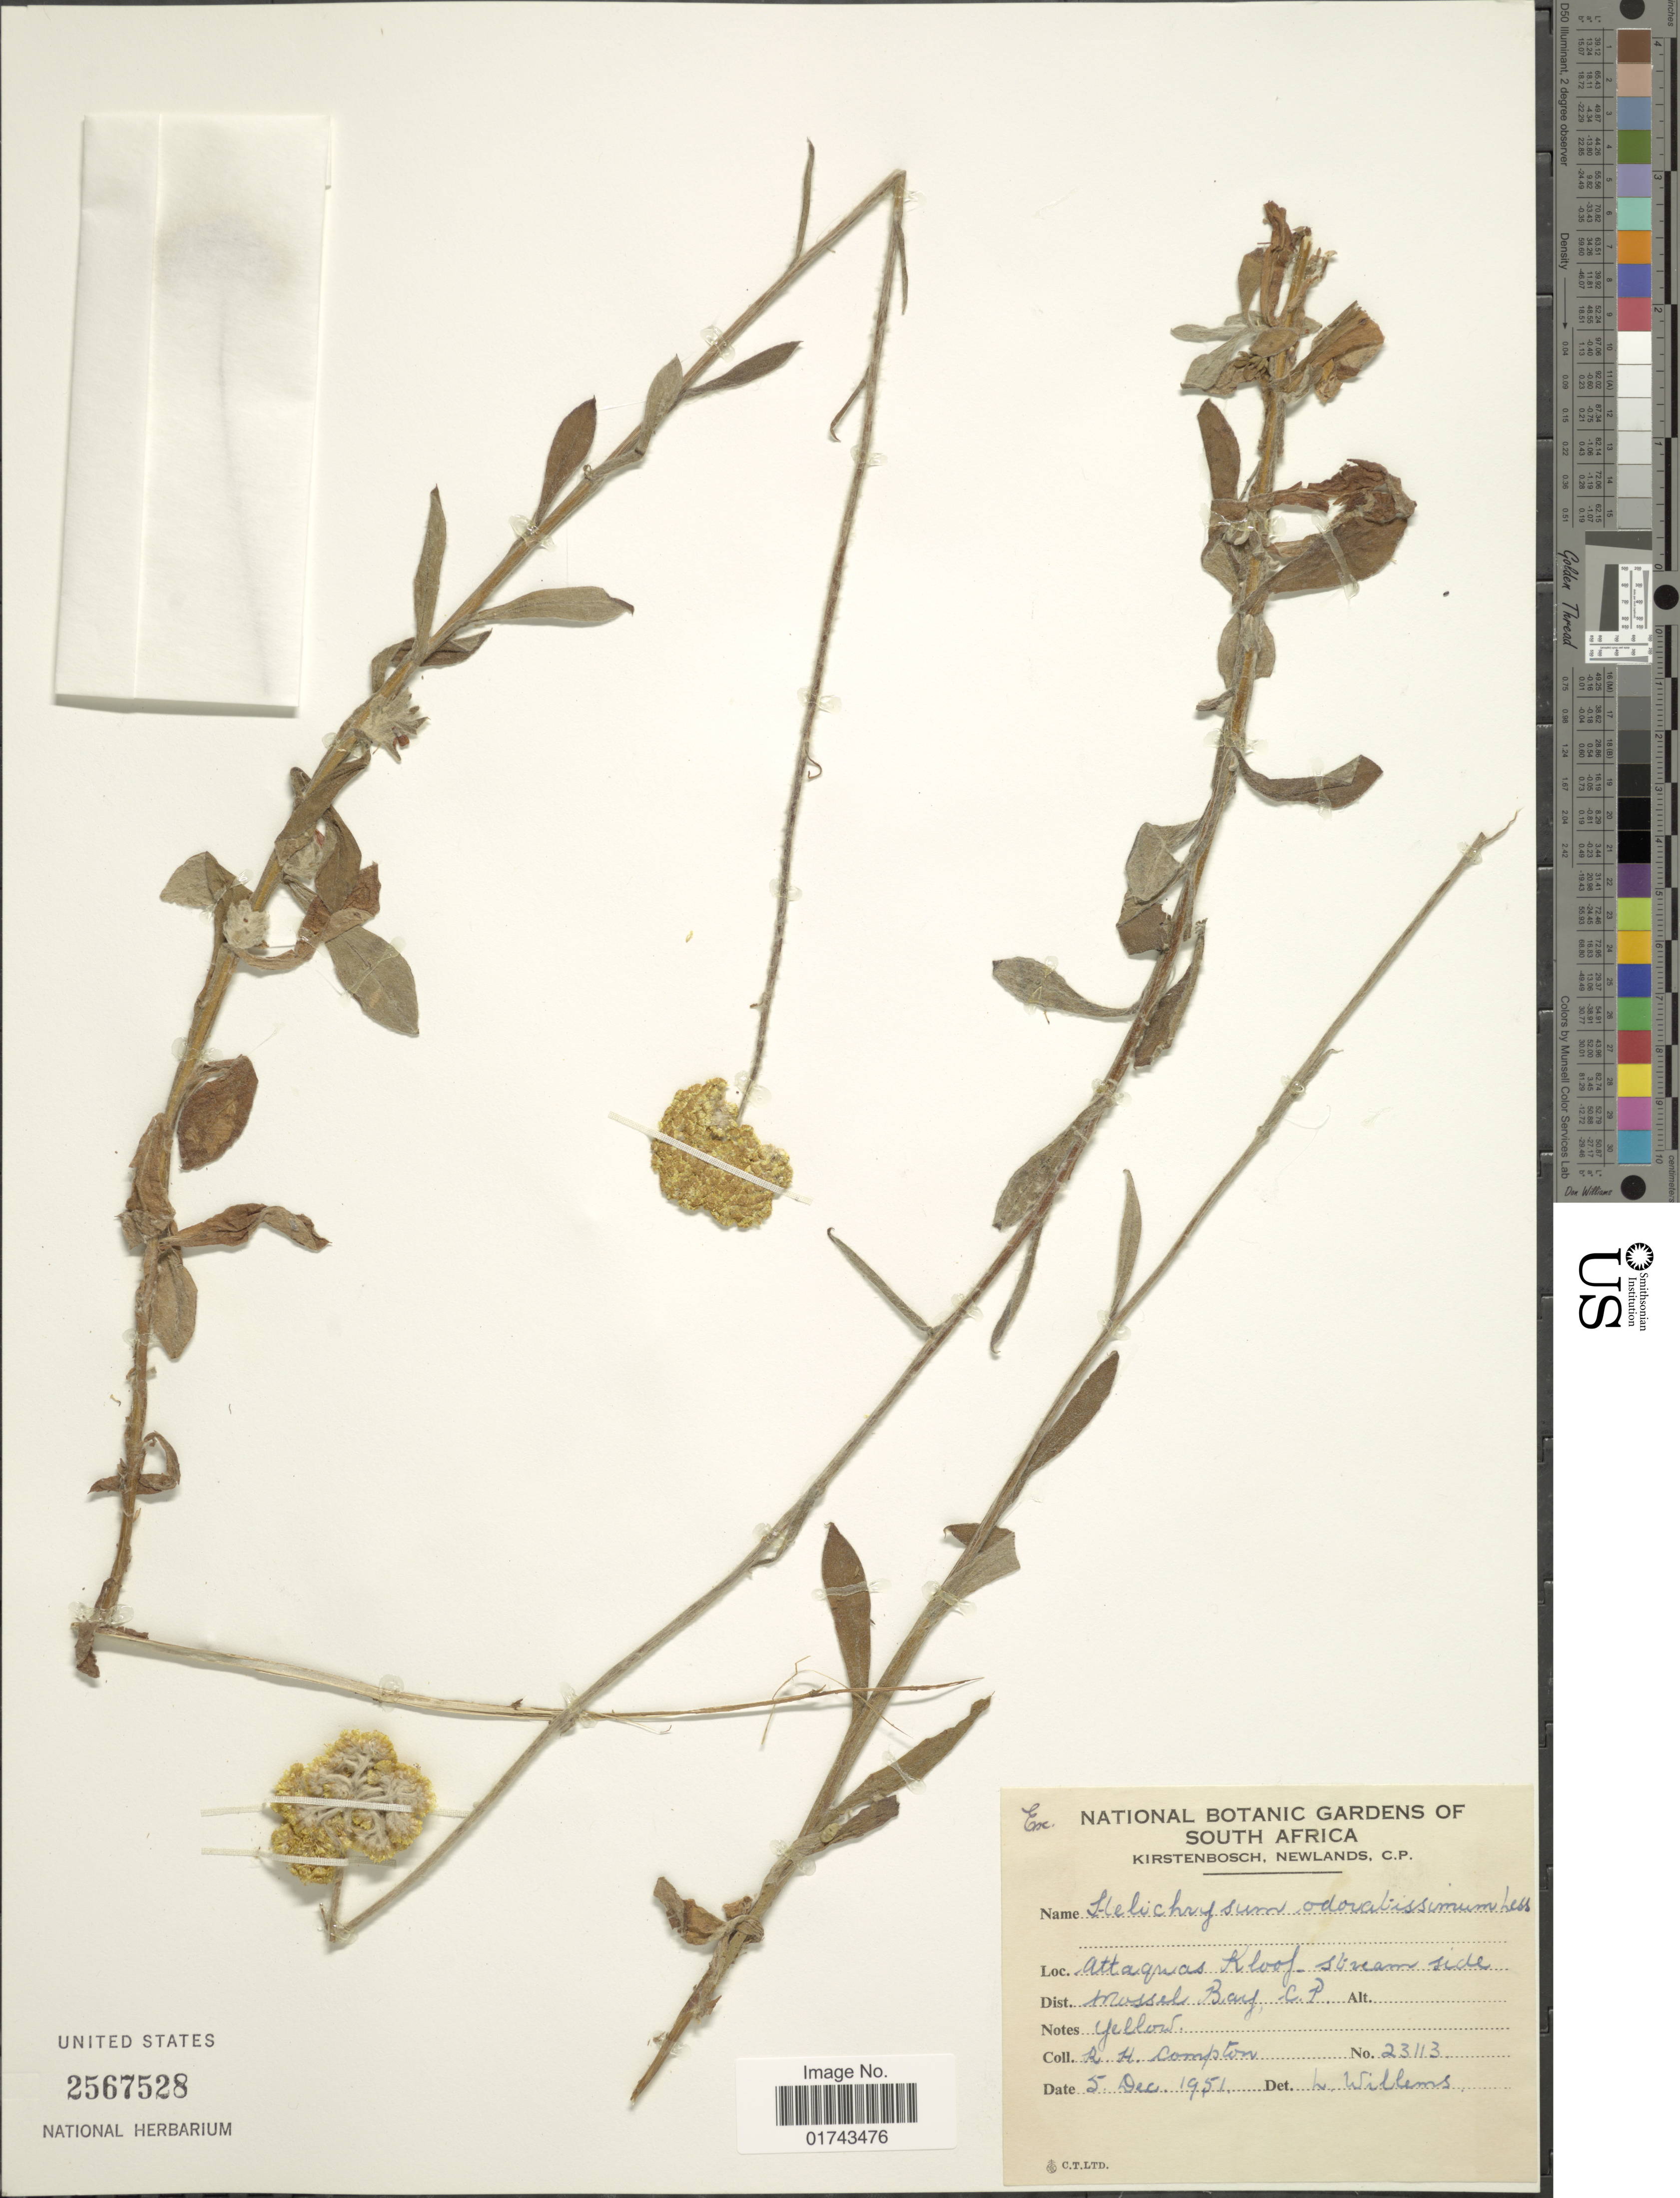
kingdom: Plantae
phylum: Tracheophyta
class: Magnoliopsida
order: Asterales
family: Asteraceae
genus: Helichrysum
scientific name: Helichrysum odoratissimum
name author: (L.) Sweet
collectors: R. H. Compton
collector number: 23113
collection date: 1951-12-05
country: South Africa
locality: Attaquas Kloof, stream side, Dist. Mossel Bay C. P.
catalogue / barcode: US 2567528